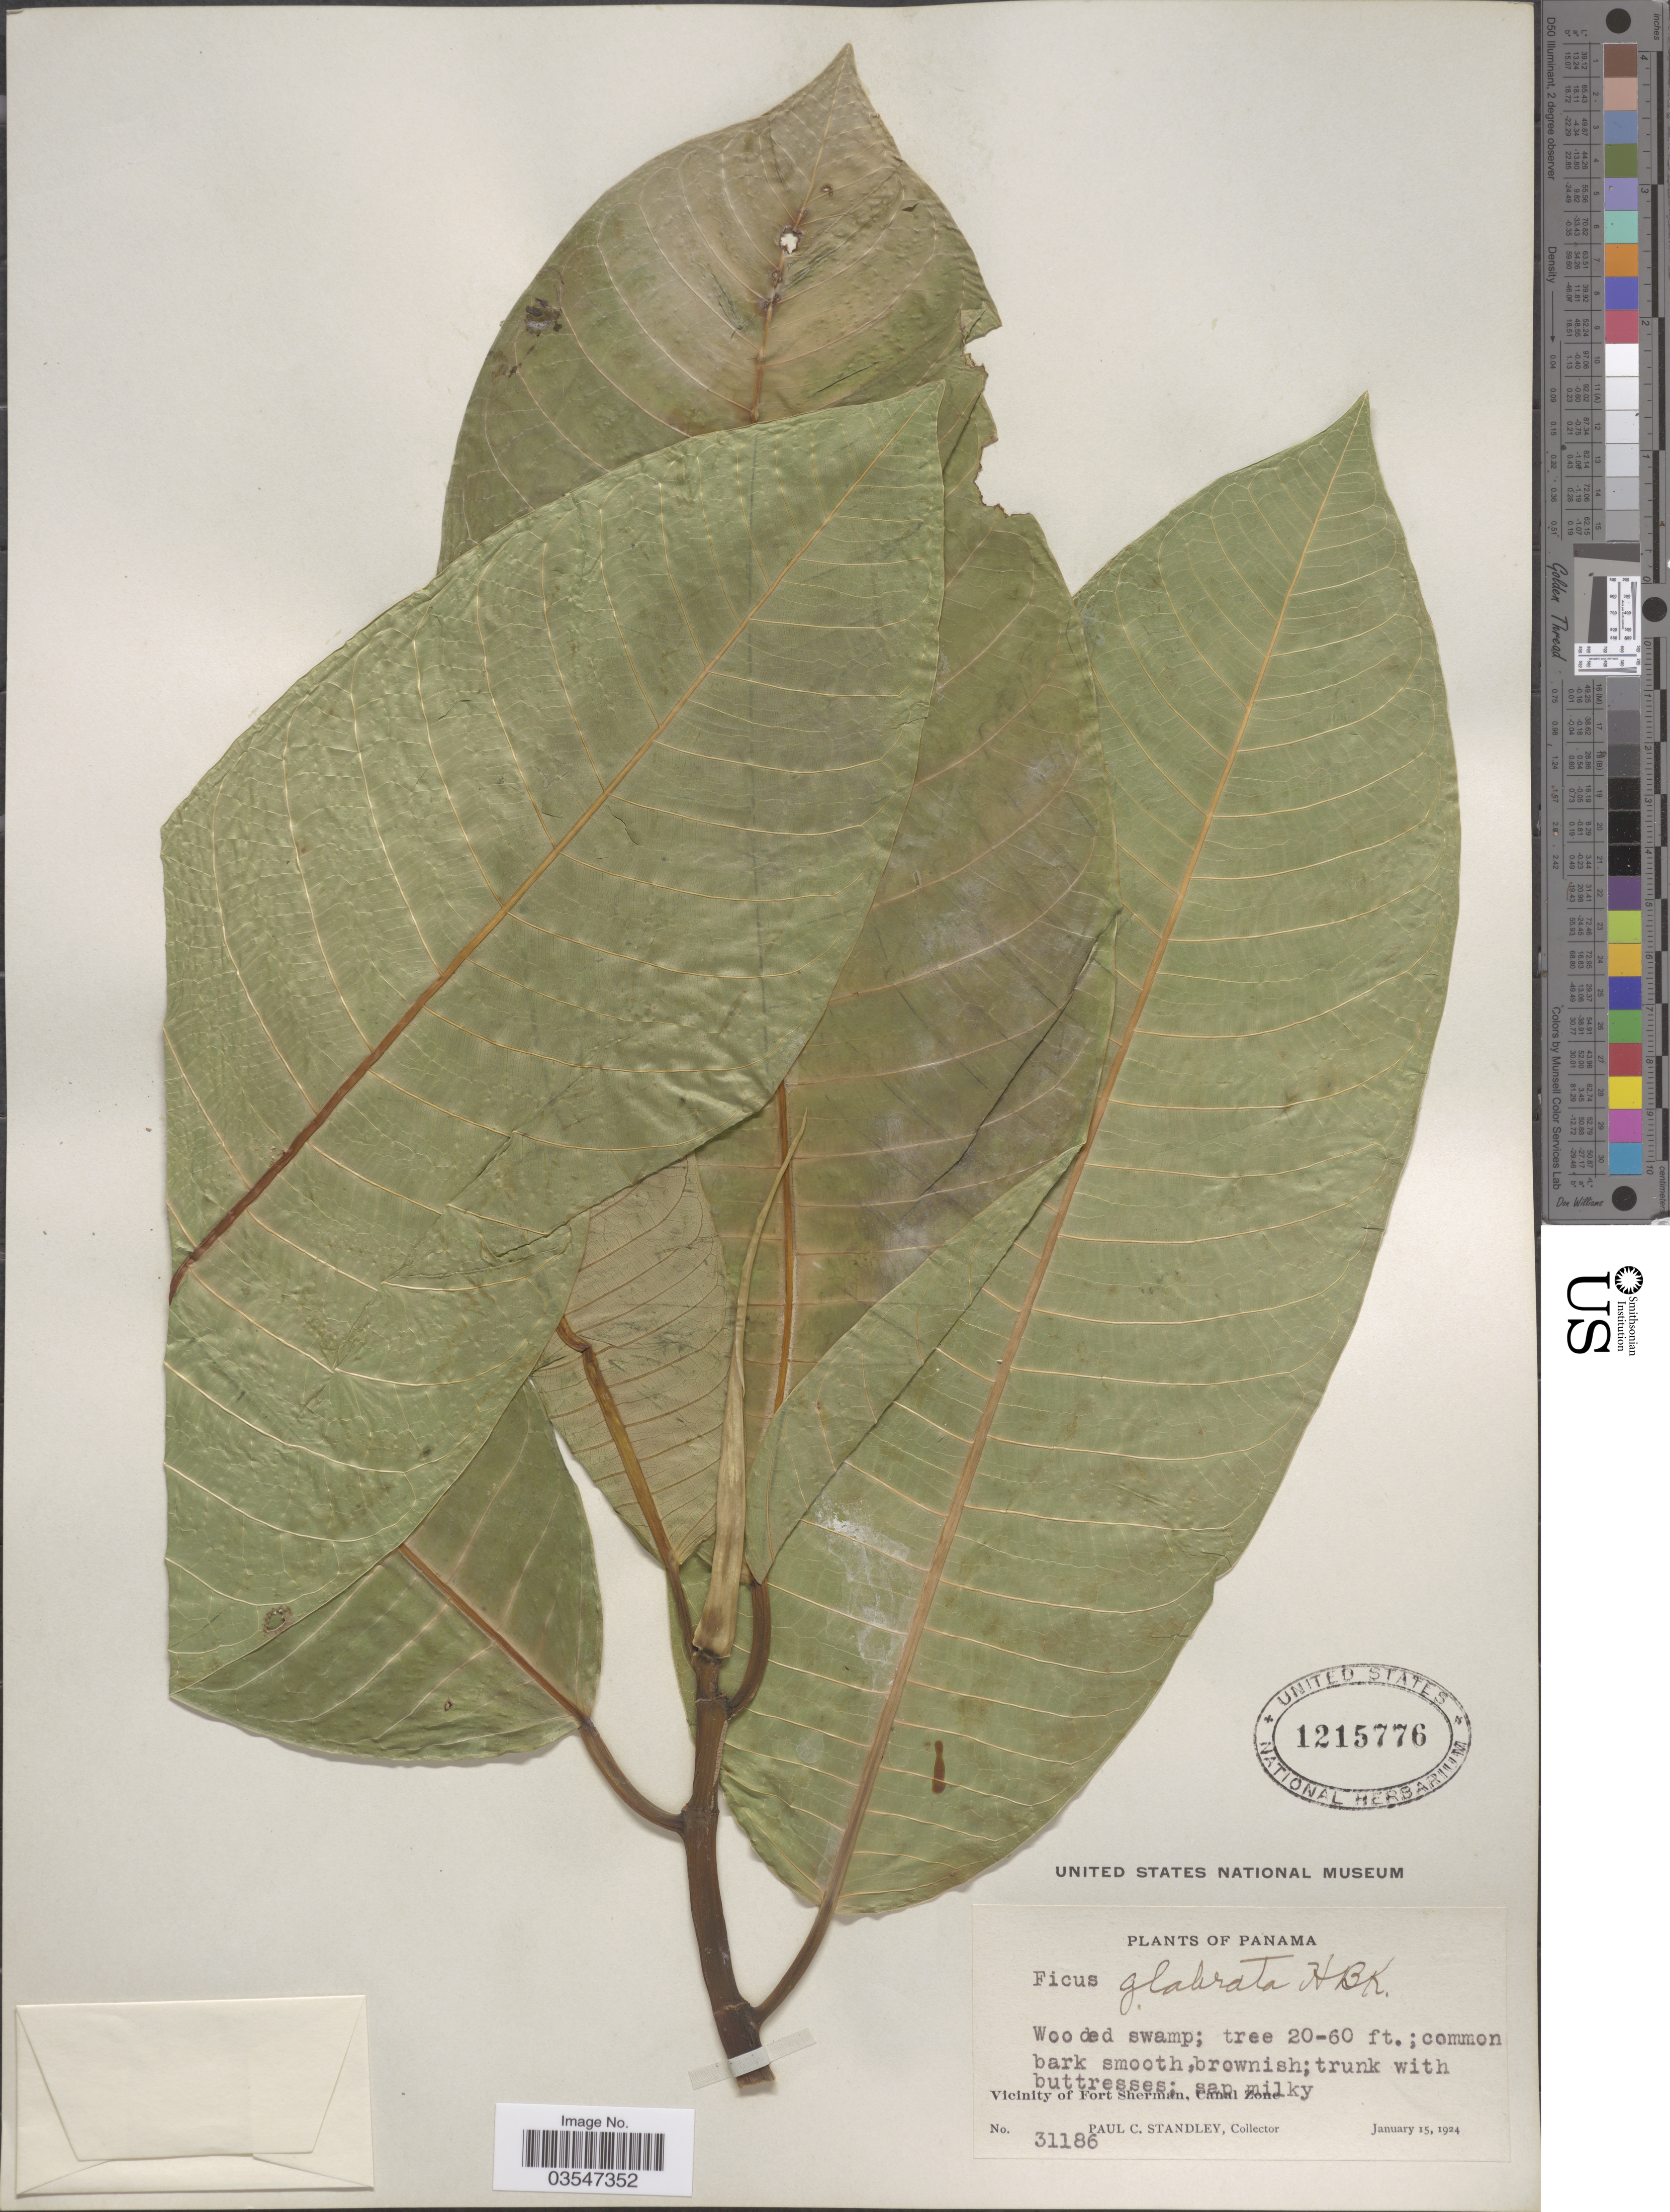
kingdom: Plantae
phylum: Tracheophyta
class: Magnoliopsida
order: Rosales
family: Moraceae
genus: Ficus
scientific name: Ficus insipida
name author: Willd.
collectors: P. C. Standley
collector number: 31186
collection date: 1924-01-15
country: Panama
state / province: Colón / Panamá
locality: Vicinity of Fort Sherman, Canal Zone.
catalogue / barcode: US 1215776